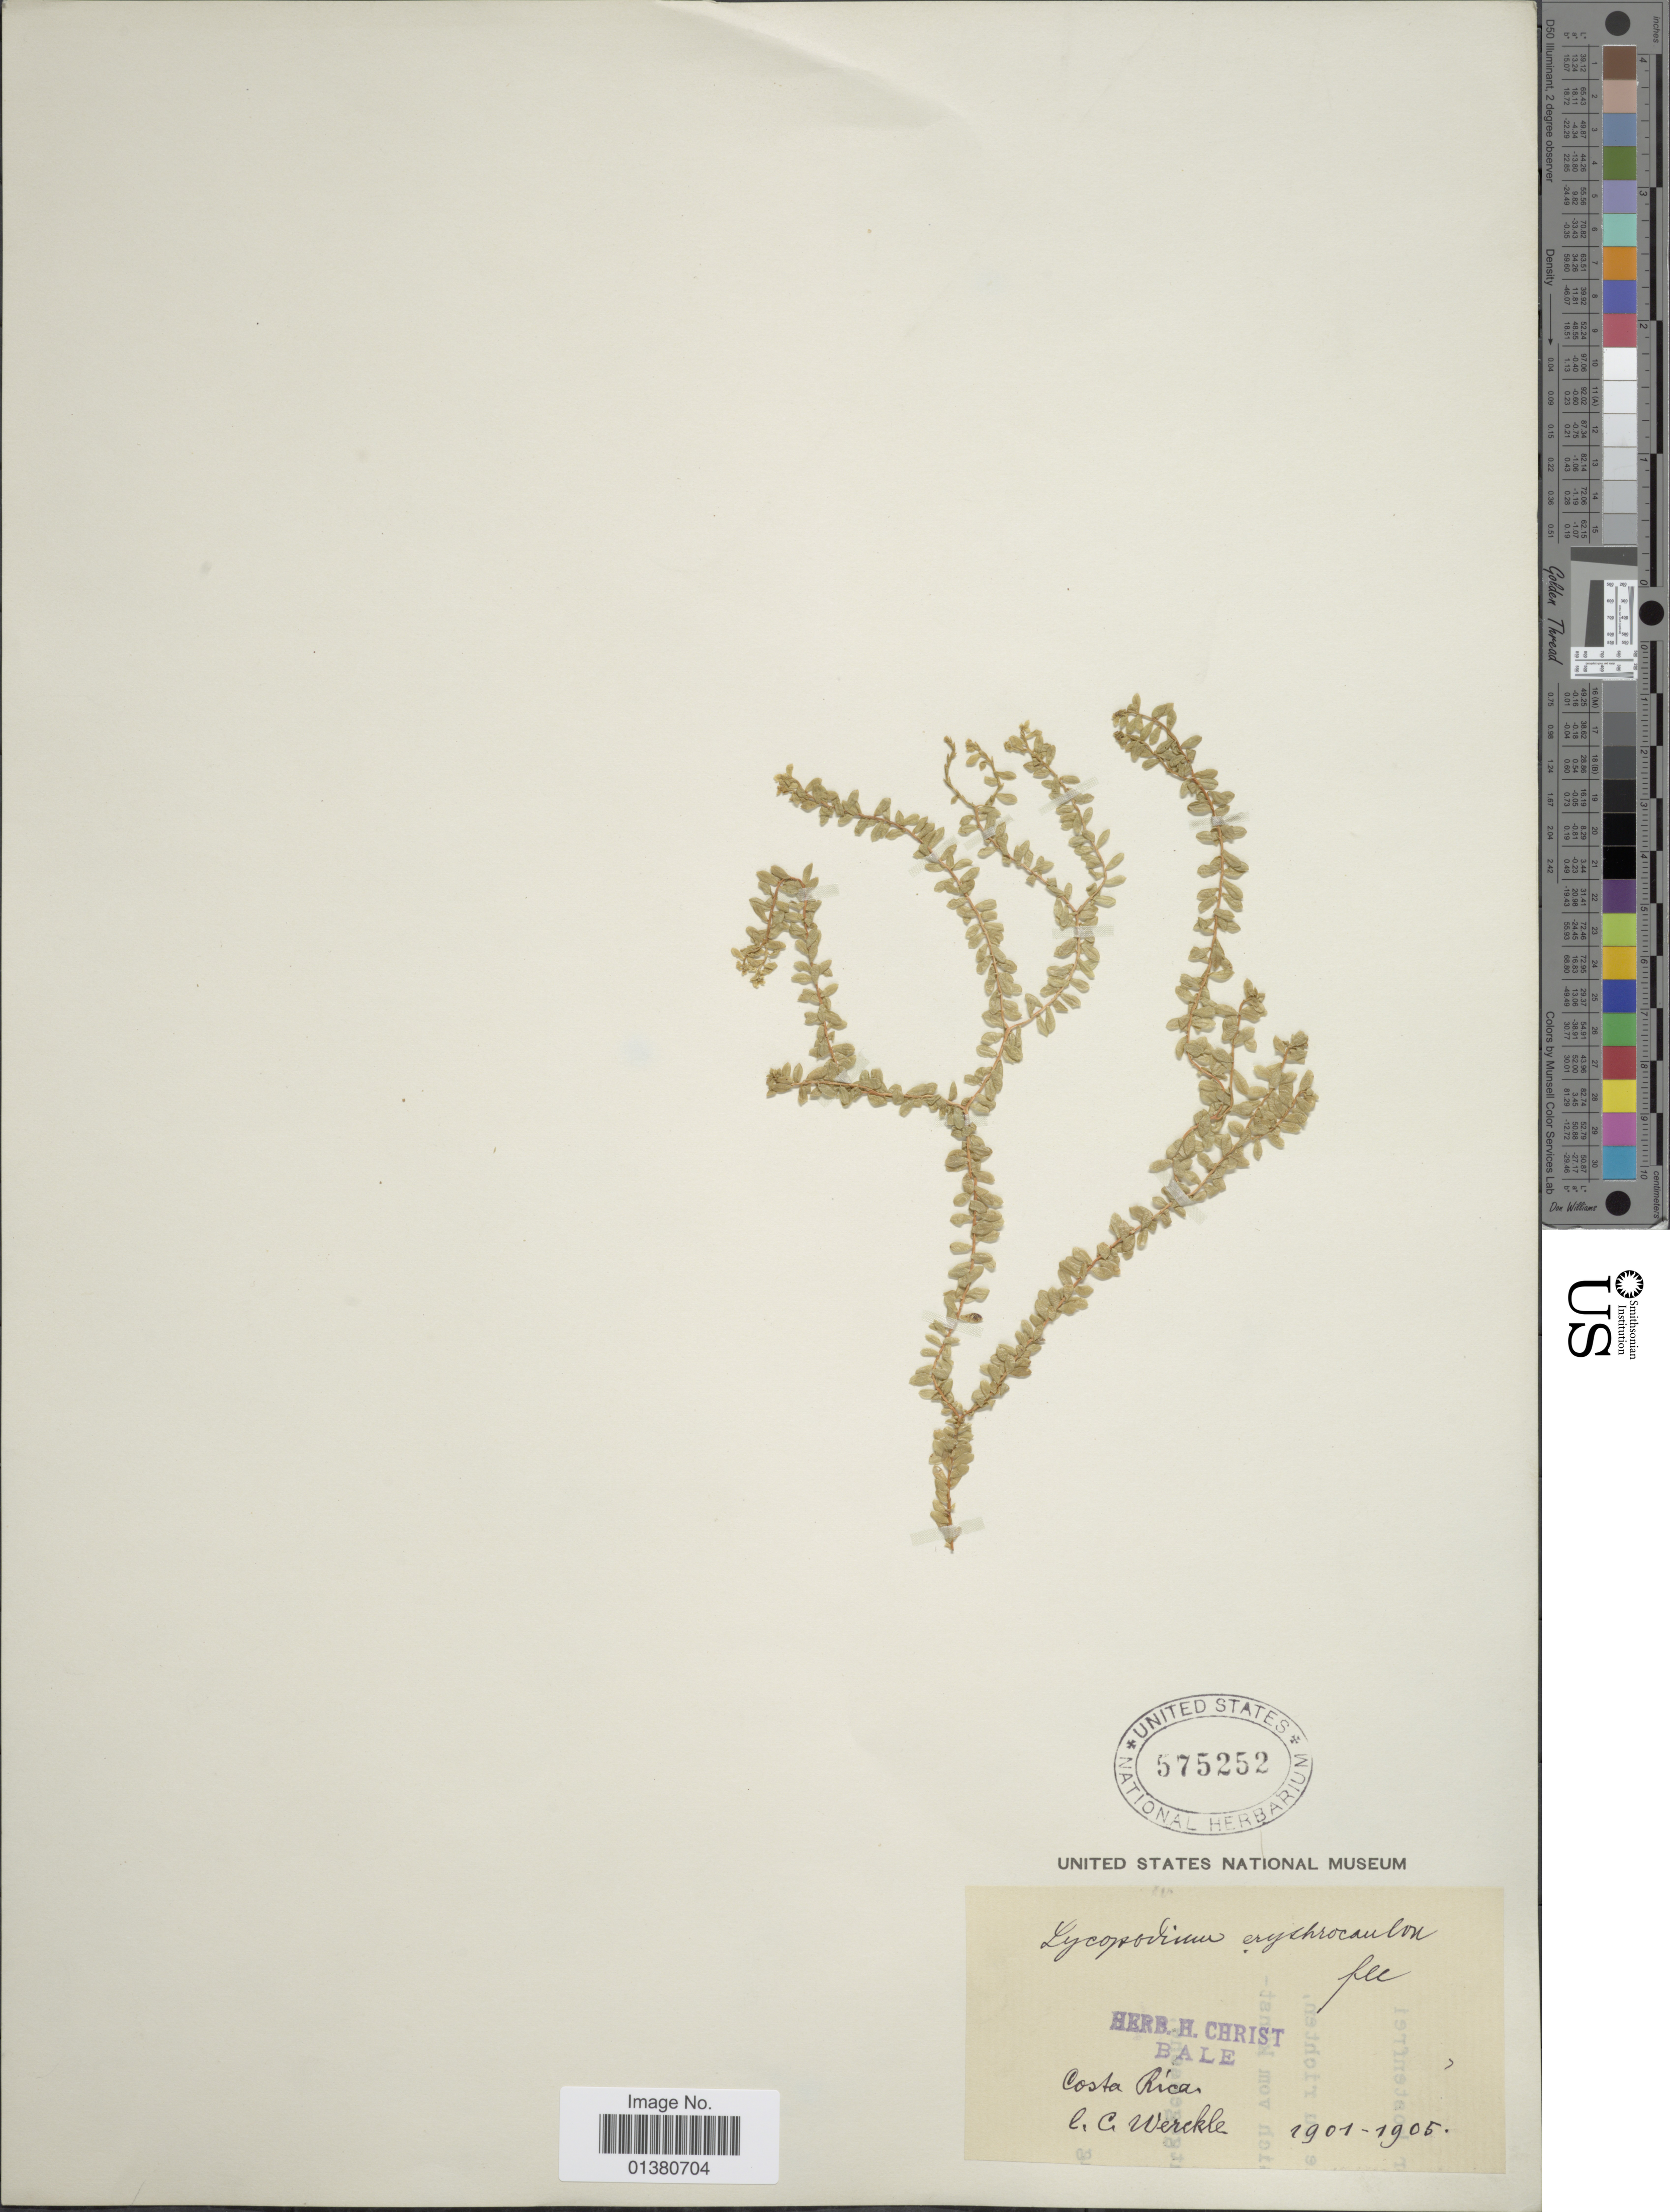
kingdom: Plantae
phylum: Tracheophyta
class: Lycopodiopsida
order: Lycopodiales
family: Lycopodiaceae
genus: Phlegmariurus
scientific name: Phlegmariurus cuneifolius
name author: (Hieron.) B. Øllg.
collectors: C. C Wercklé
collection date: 1901/1905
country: Costa Rica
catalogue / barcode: US 575252